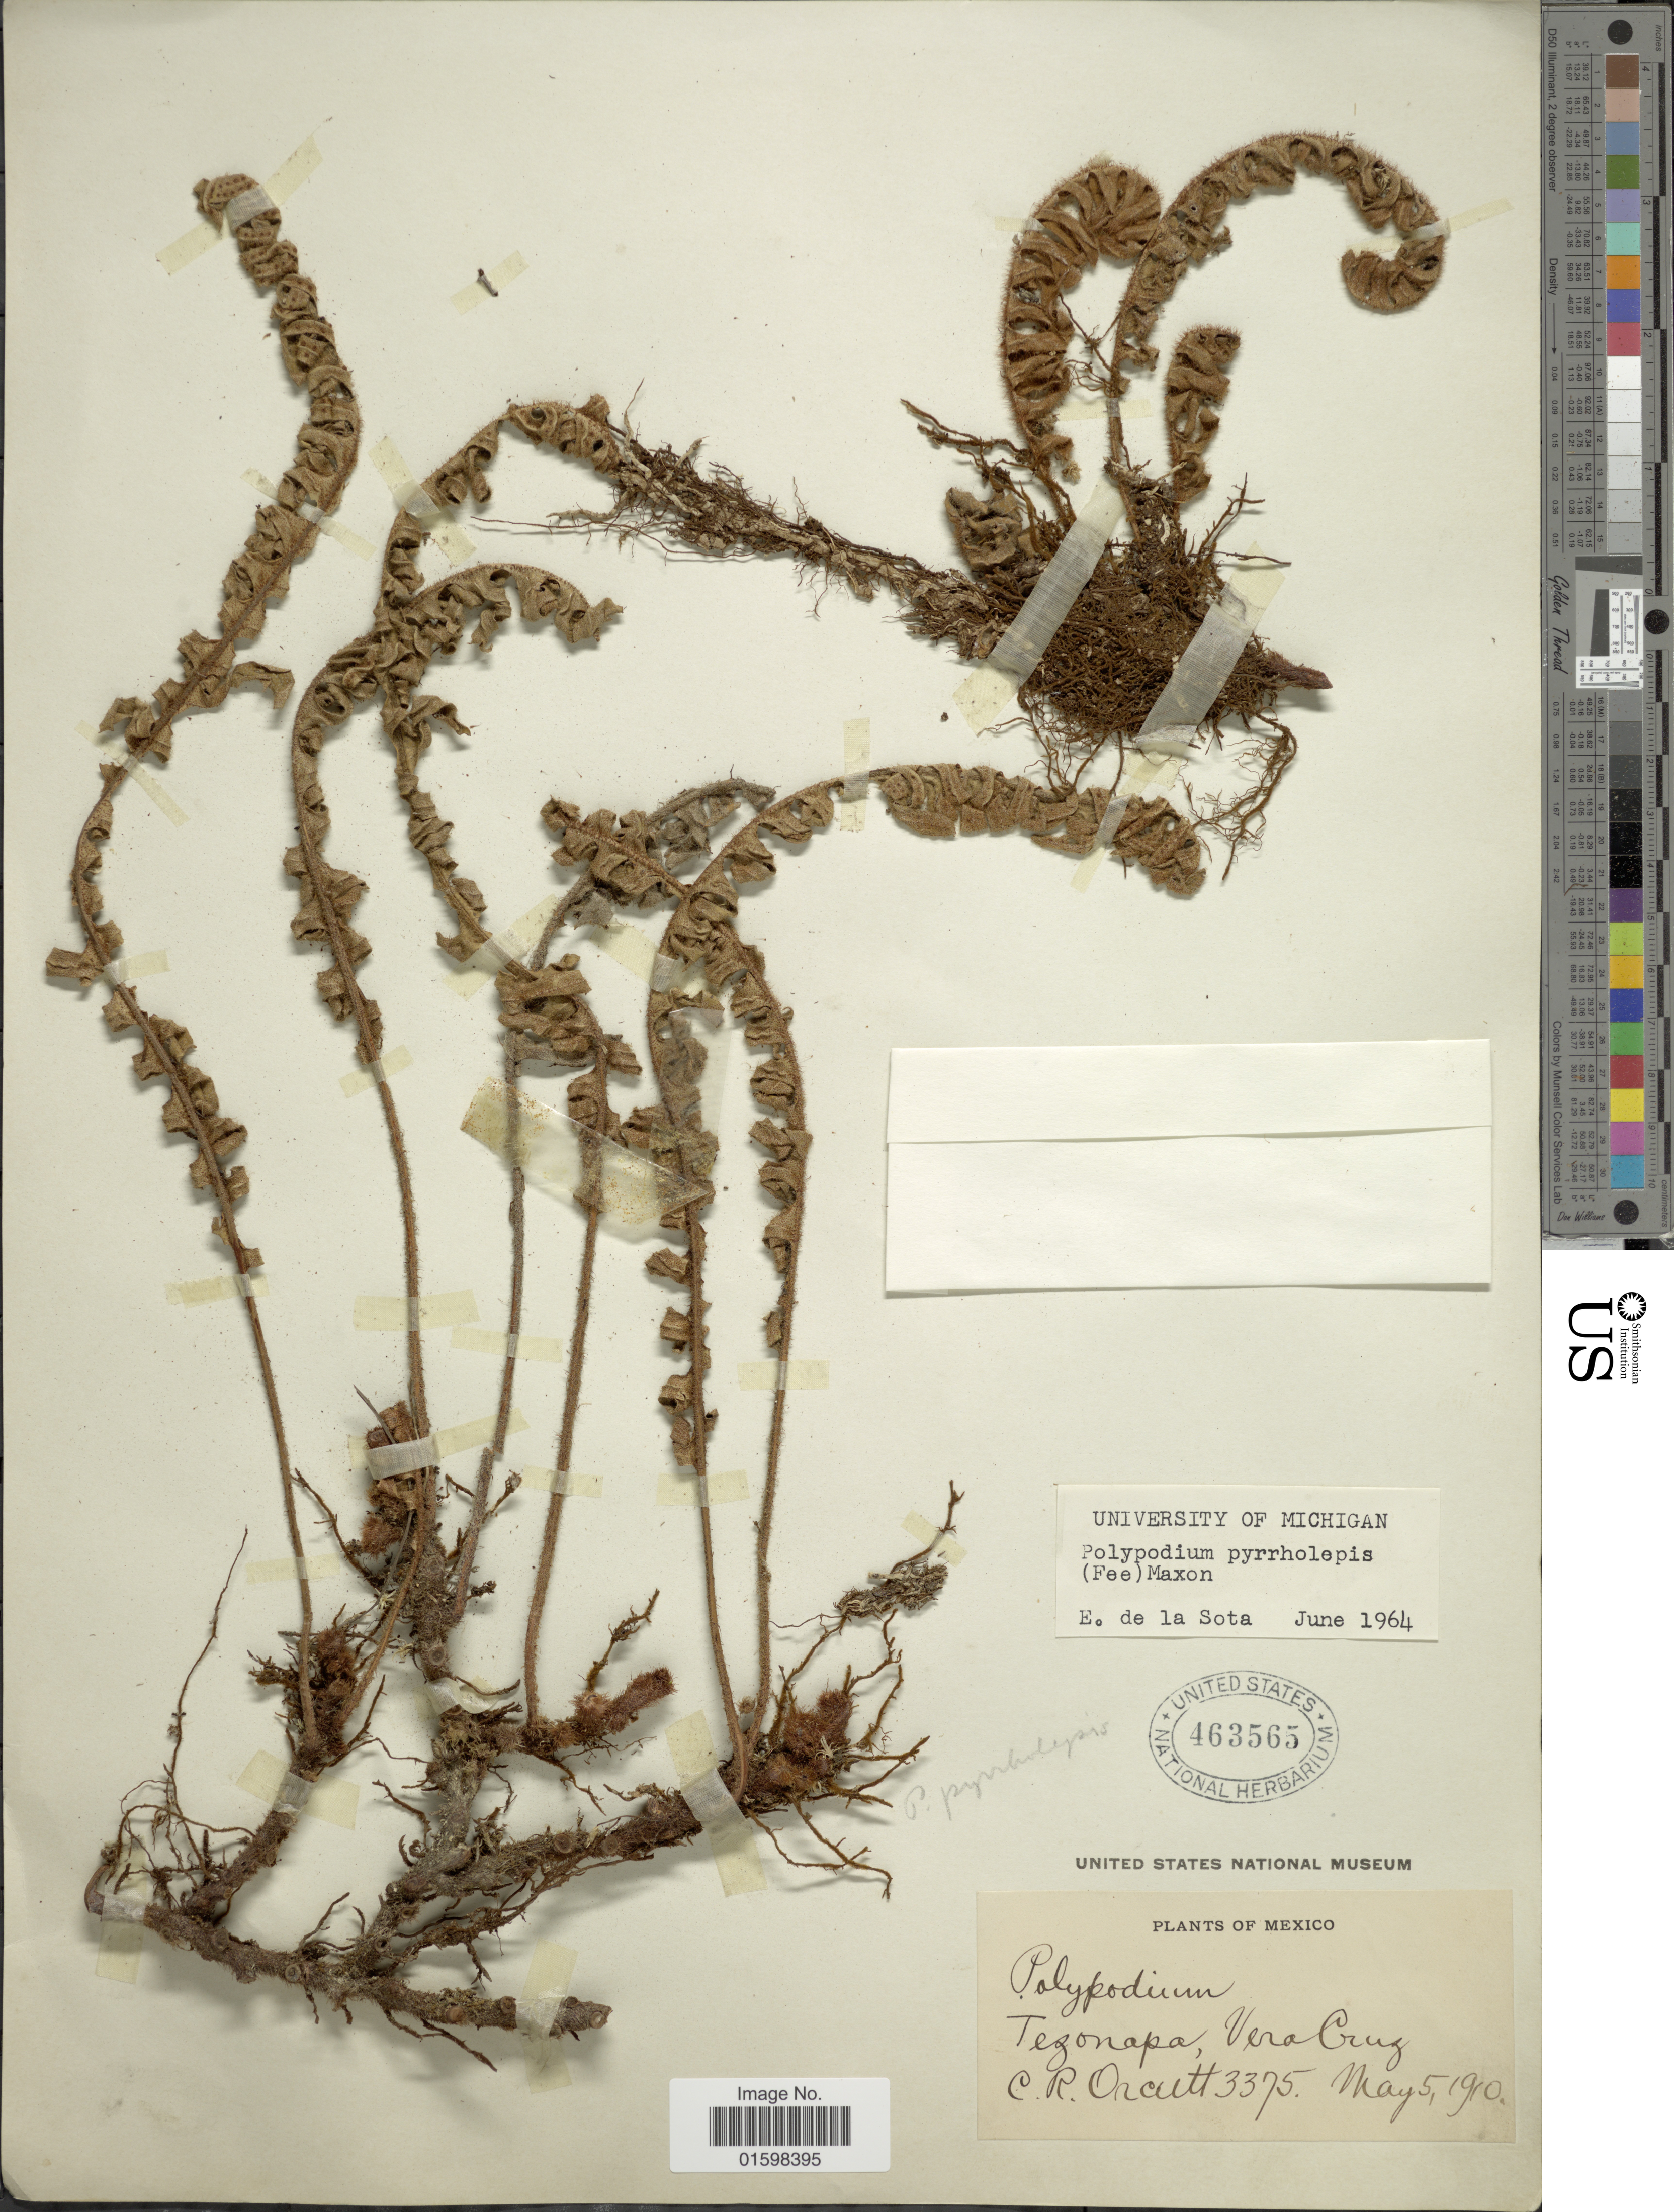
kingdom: Plantae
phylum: Tracheophyta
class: Polypodiopsida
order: Polypodiales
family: Polypodiaceae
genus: Pleopeltis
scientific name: Pleopeltis pyrrholepis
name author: (Fée) A.R. Sm. & Tejero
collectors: C. R. Orcutt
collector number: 3375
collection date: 1910-05-05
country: Mexico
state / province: Veracruz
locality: Tezonapa, Vera Cruz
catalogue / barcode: US 463565